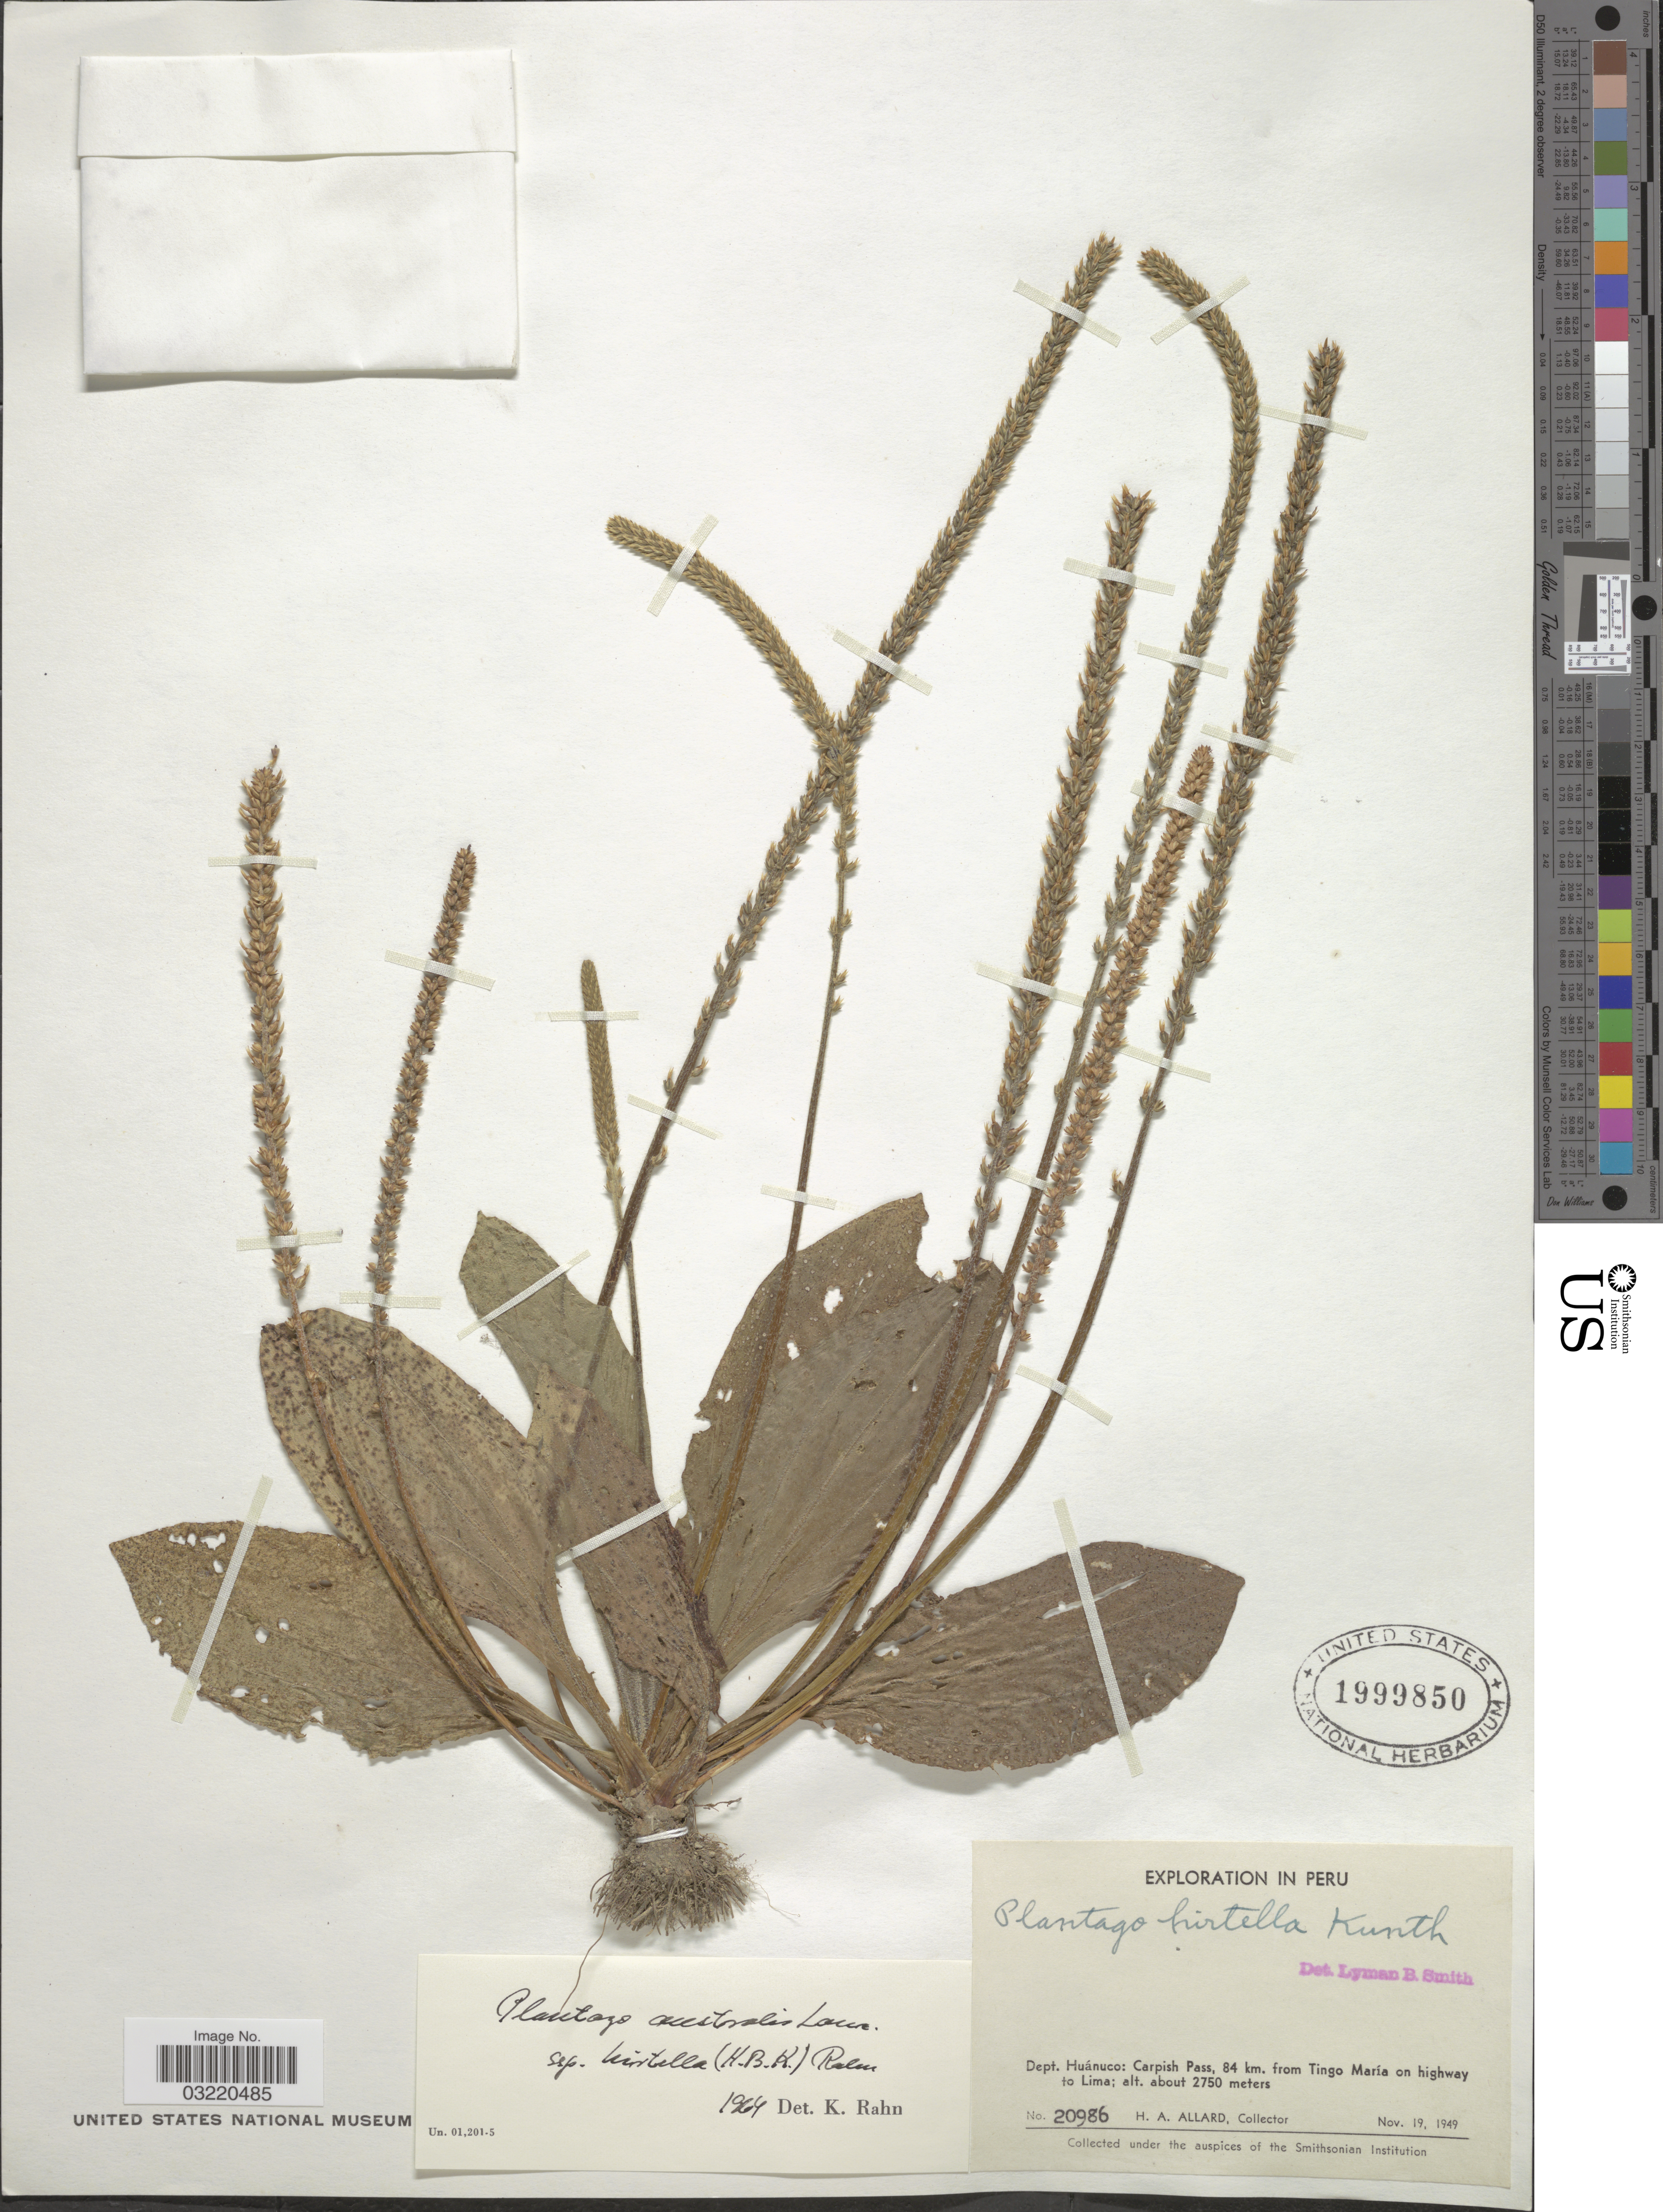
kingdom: Plantae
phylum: Tracheophyta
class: Magnoliopsida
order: Lamiales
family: Plantaginaceae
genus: Plantago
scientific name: Plantago australis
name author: Lam.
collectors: H. A. Allard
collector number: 20986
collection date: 1949-11-19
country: Peru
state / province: Huánuco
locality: Dept. Huánuco: Carpish Pass, 84 km. from Tingo María on highway to Lima.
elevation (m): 2750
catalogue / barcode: US 1999850